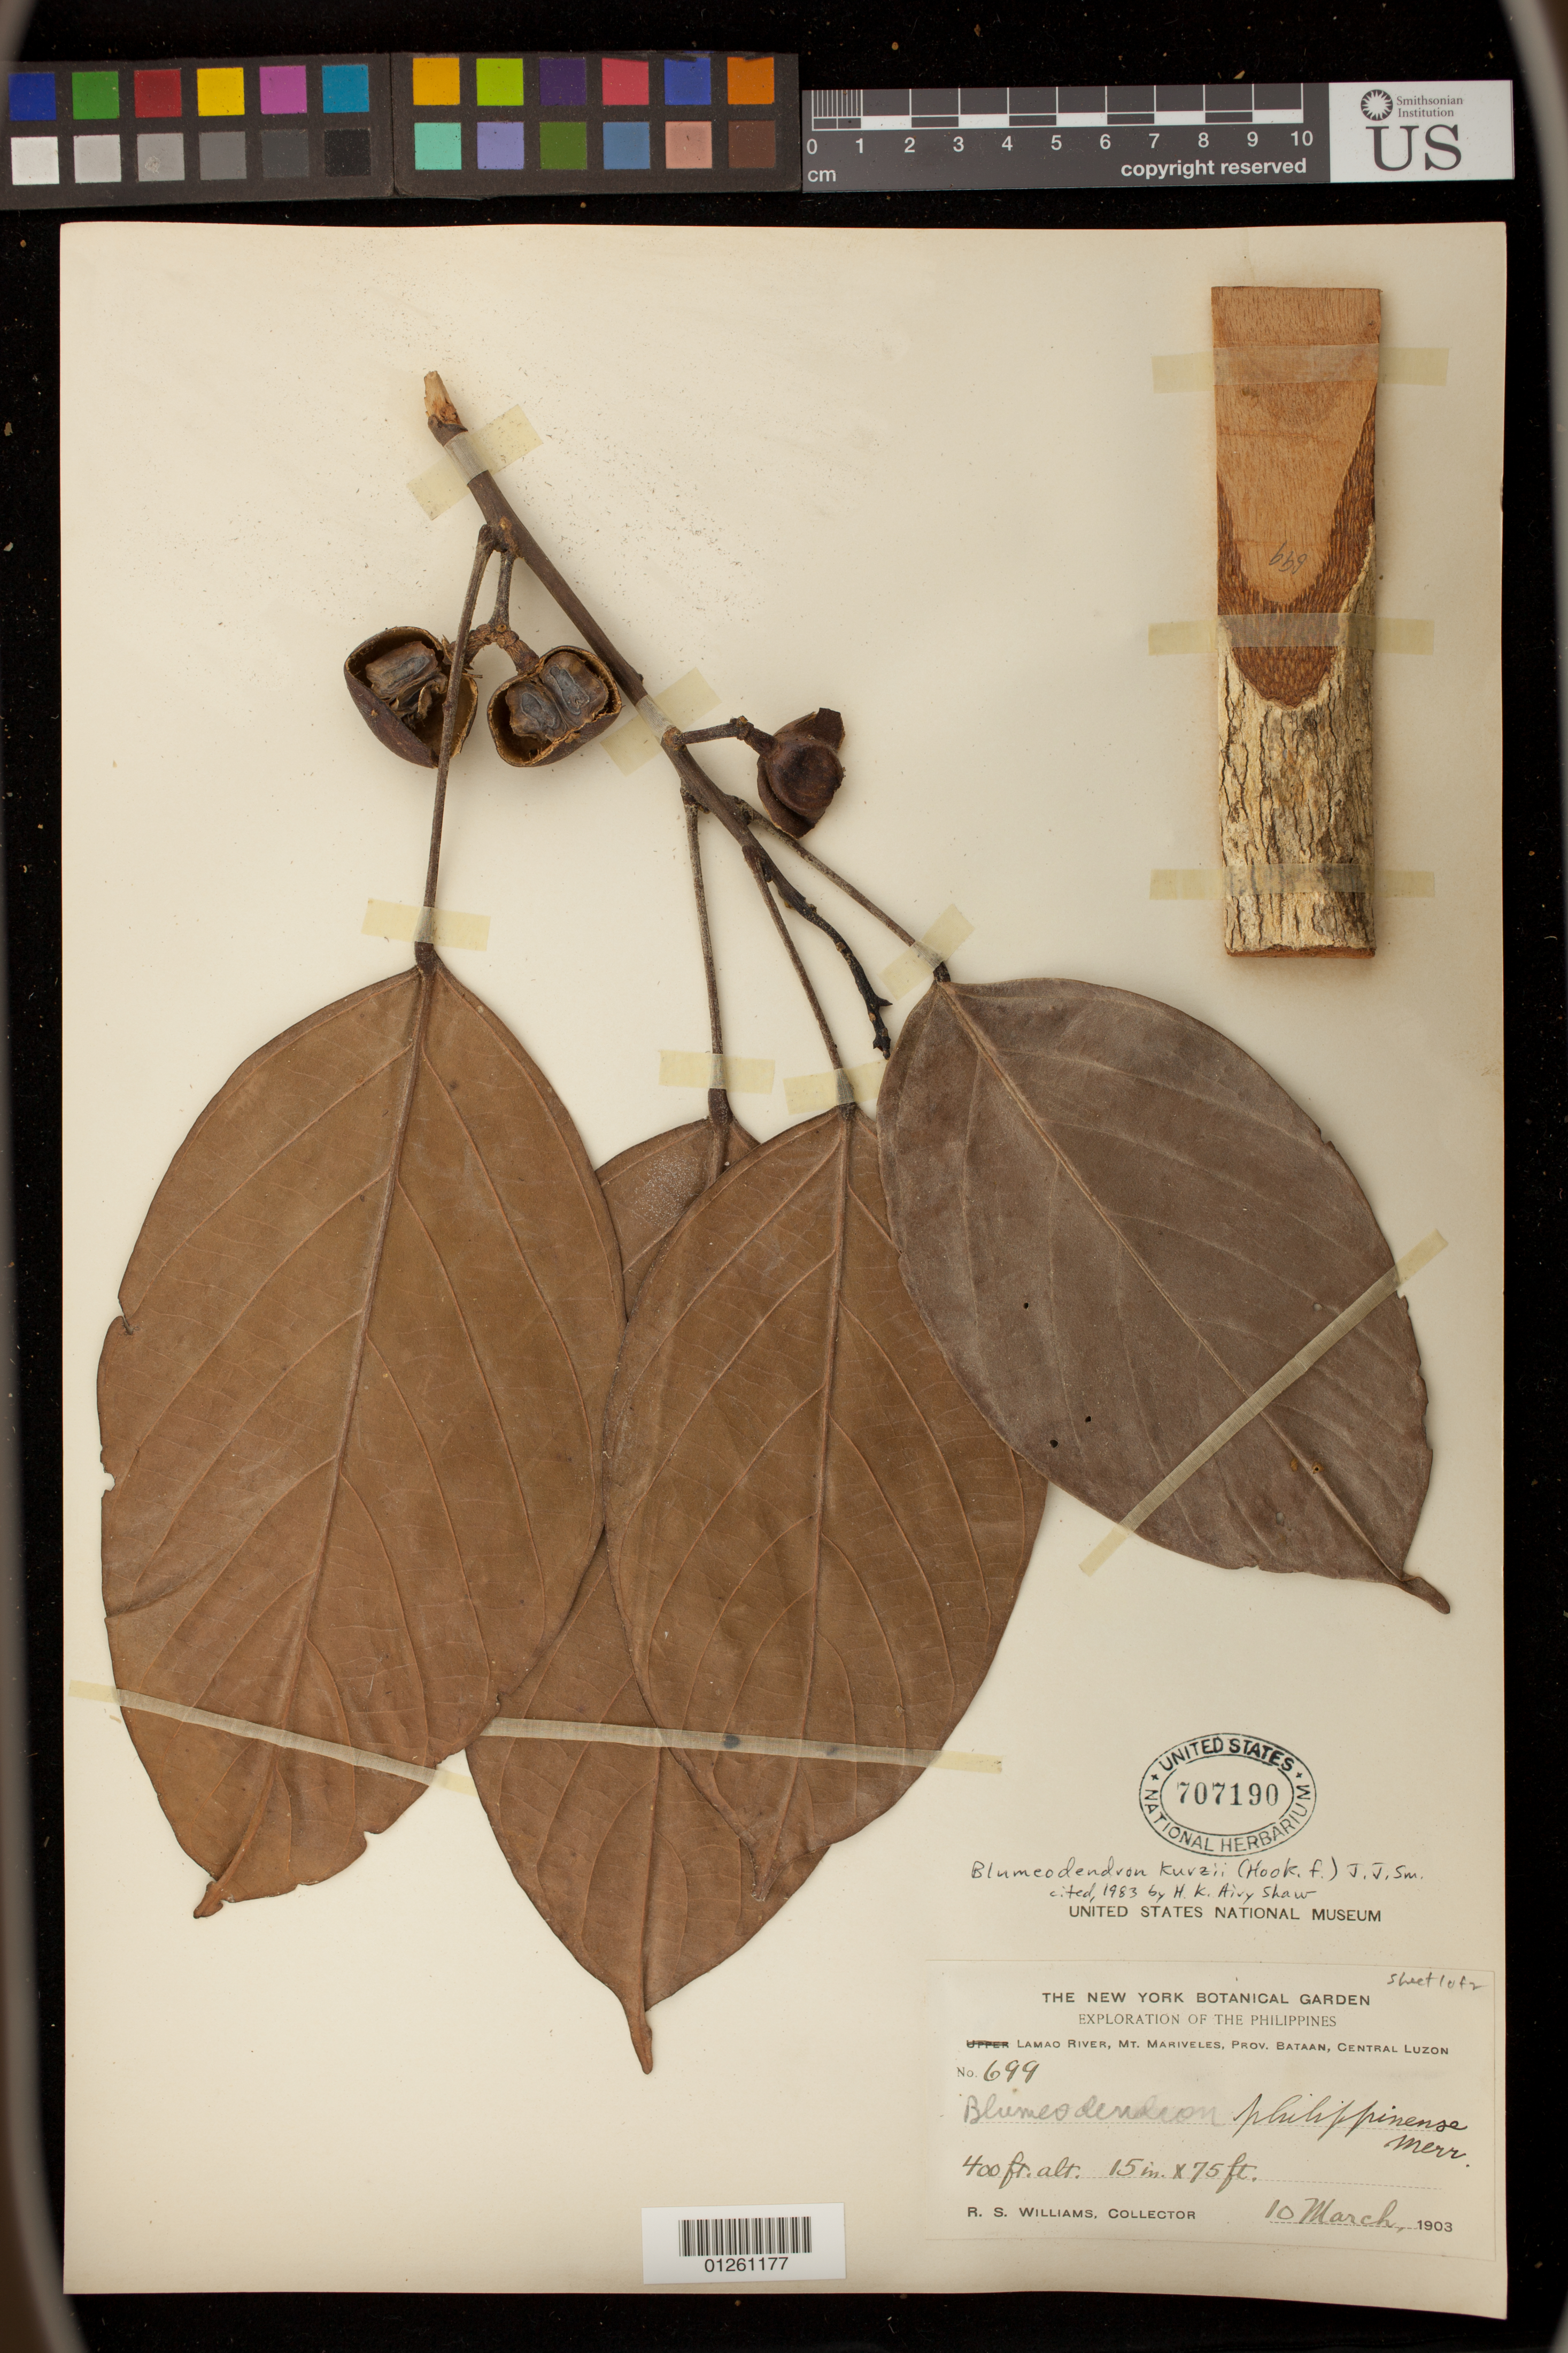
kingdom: Plantae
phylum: Tracheophyta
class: Magnoliopsida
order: Malpighiales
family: Euphorbiaceae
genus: Blumeodendron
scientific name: Blumeodendron kurzii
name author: (Hook. f.) J.Jay Sm.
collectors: R. S. Williams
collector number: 699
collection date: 1903-03-10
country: Philippines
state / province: Central Luzon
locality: Lamao River, Mt. Mariveles, Prov. Bataan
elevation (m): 122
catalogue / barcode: US 707190